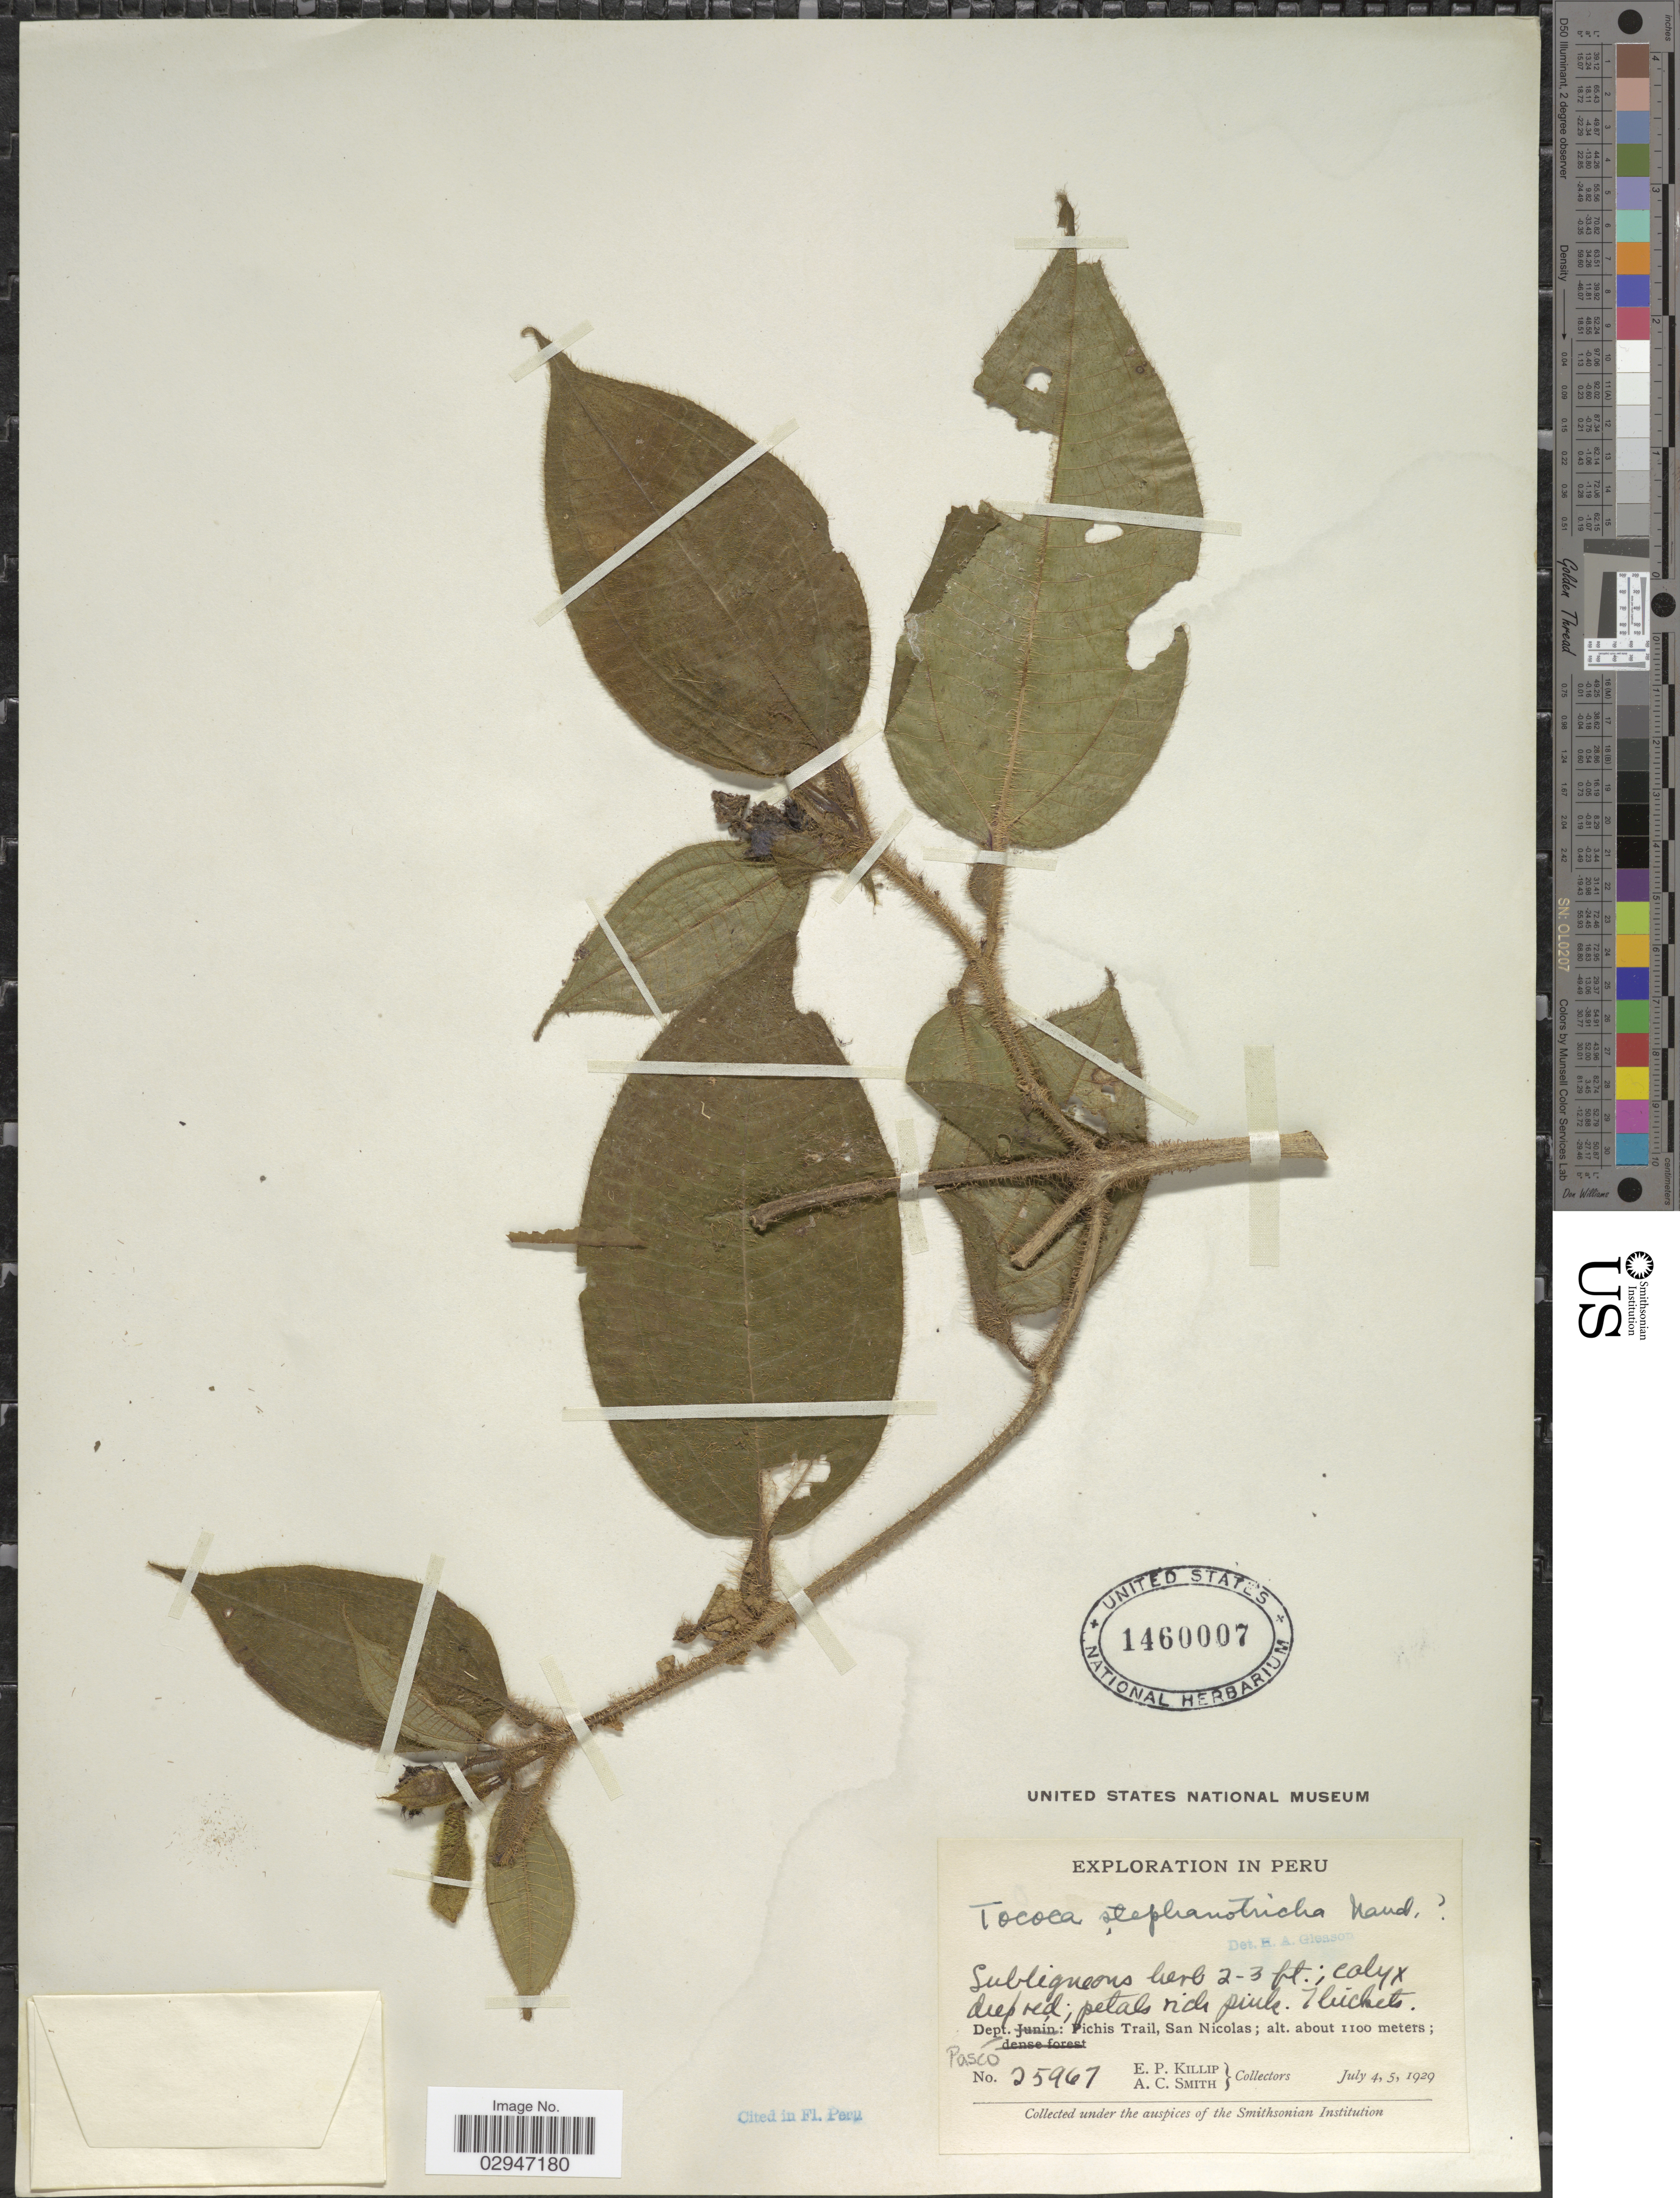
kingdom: Plantae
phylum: Tracheophyta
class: Magnoliopsida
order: Myrtales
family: Melastomataceae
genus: Tococa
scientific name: Tococa stephanotricha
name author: Naudin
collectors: E. P. Killip & A. C. Smith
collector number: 25967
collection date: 1929-07-04/1929-07-05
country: Peru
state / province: Pasco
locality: Dept. Pasco: Pichis Trail, San Nicolas.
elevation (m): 1100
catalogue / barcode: US 1460007